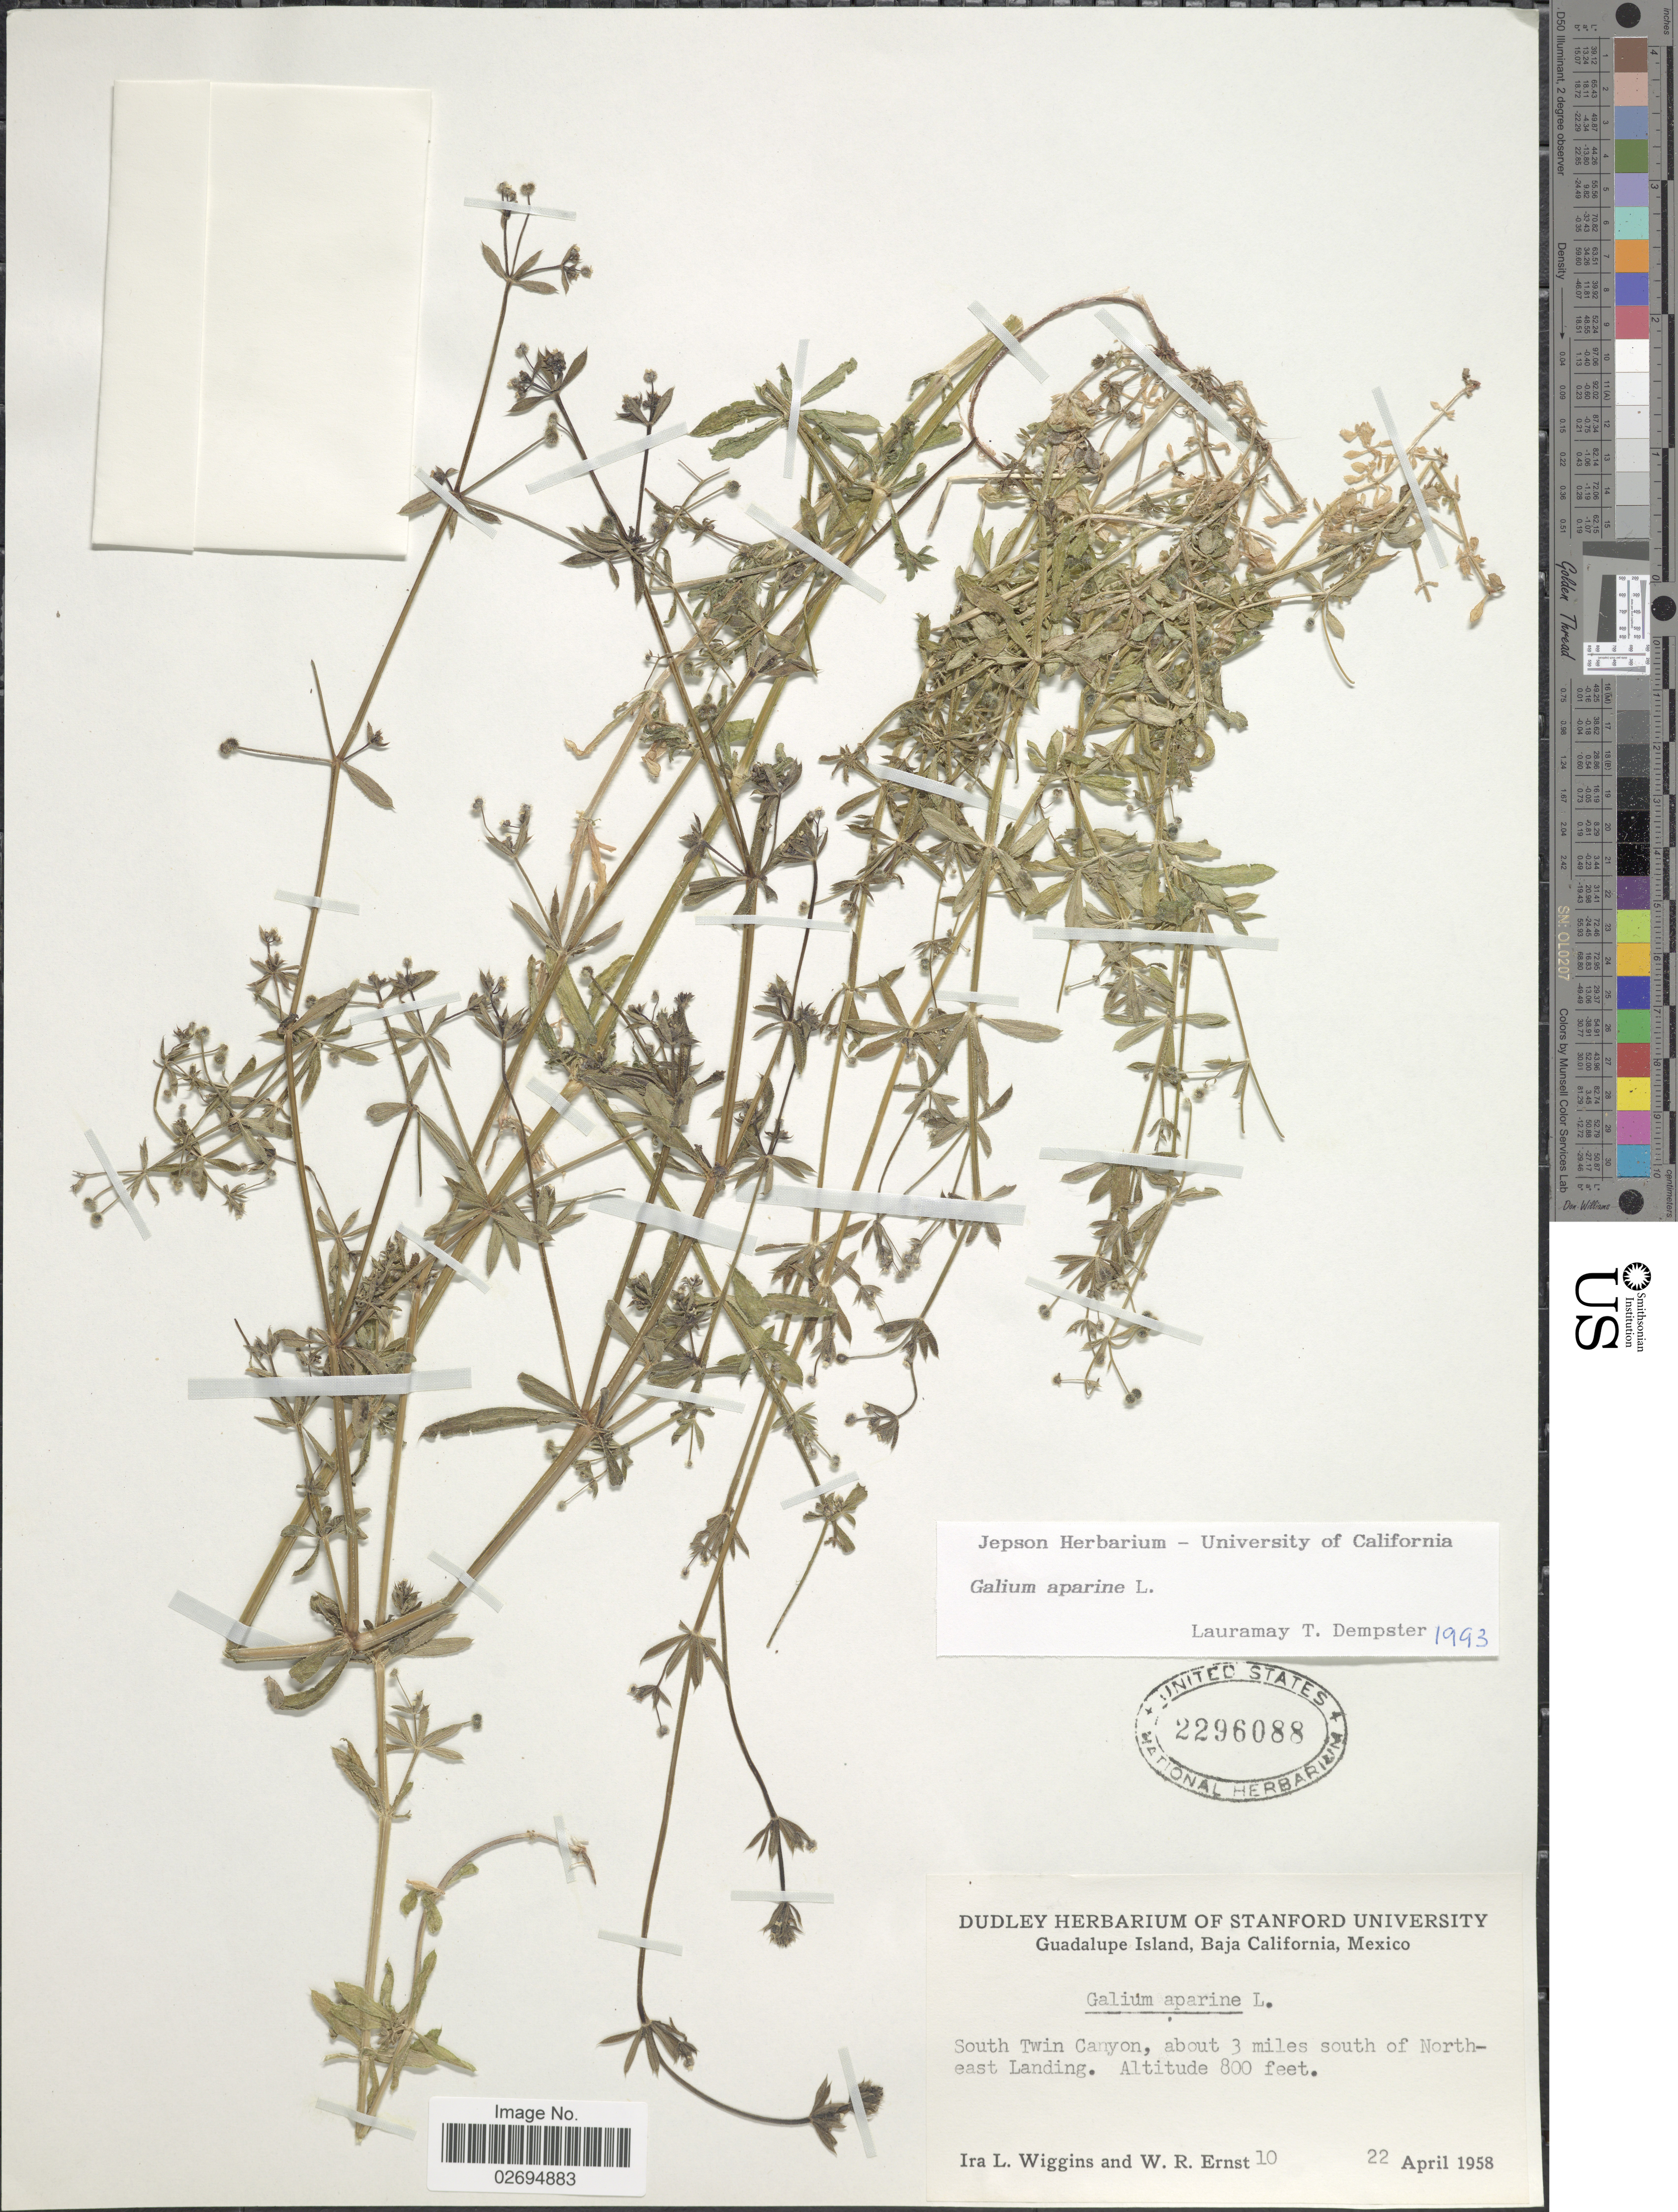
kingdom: Plantae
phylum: Tracheophyta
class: Magnoliopsida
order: Gentianales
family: Rubiaceae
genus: Galium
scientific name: Galium aparine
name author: L.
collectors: I. L. Wiggins & W. R. Ernst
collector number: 10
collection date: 1958-04-22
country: Mexico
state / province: Baja California Norte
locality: Guadalupe Island, South Twin Canyon, about 3 miles south of Northeast Landing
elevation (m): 244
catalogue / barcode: US 2296088